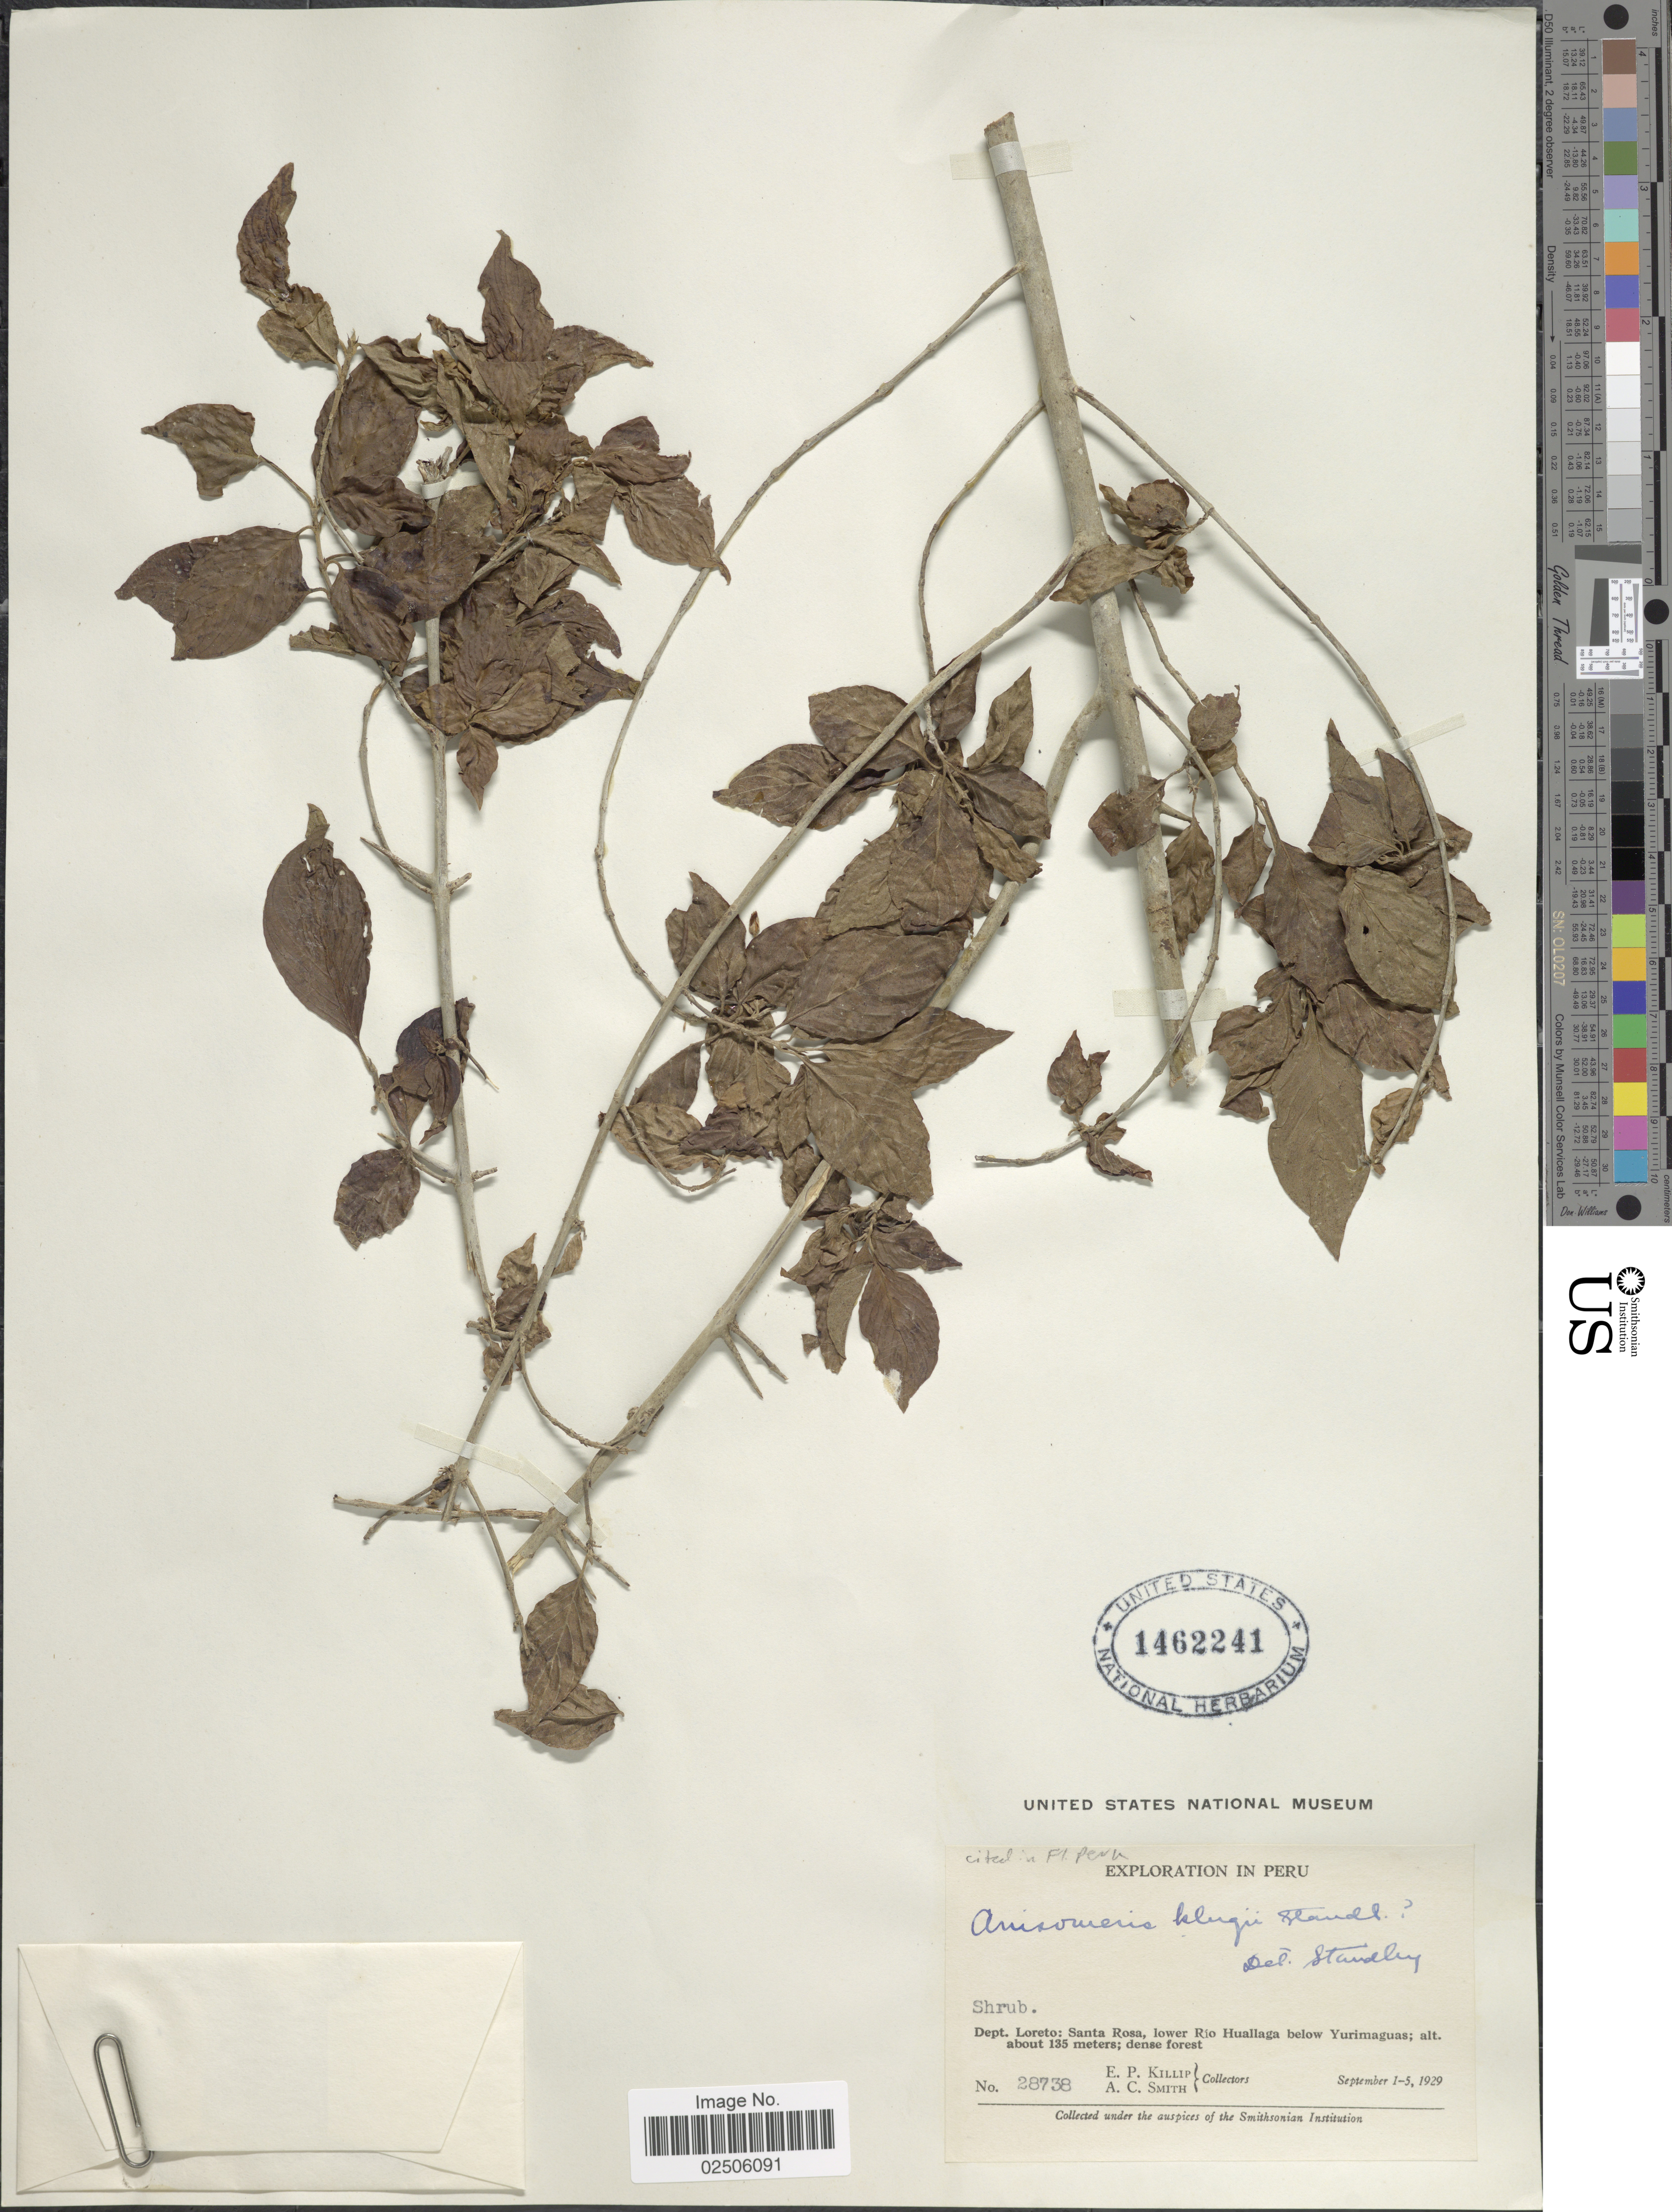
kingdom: Plantae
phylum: Tracheophyta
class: Magnoliopsida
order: Gentianales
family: Rubiaceae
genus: Chomelia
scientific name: Chomelia klugii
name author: (Standl.) Steyerm.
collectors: E. P. Killip & A. C. Smith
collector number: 28738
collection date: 1929-09-01/1929-09-05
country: Peru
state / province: Loreto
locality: Santa Rosa, lower Rio Huallaga below Yurimaguas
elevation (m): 135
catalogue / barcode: US 1462241